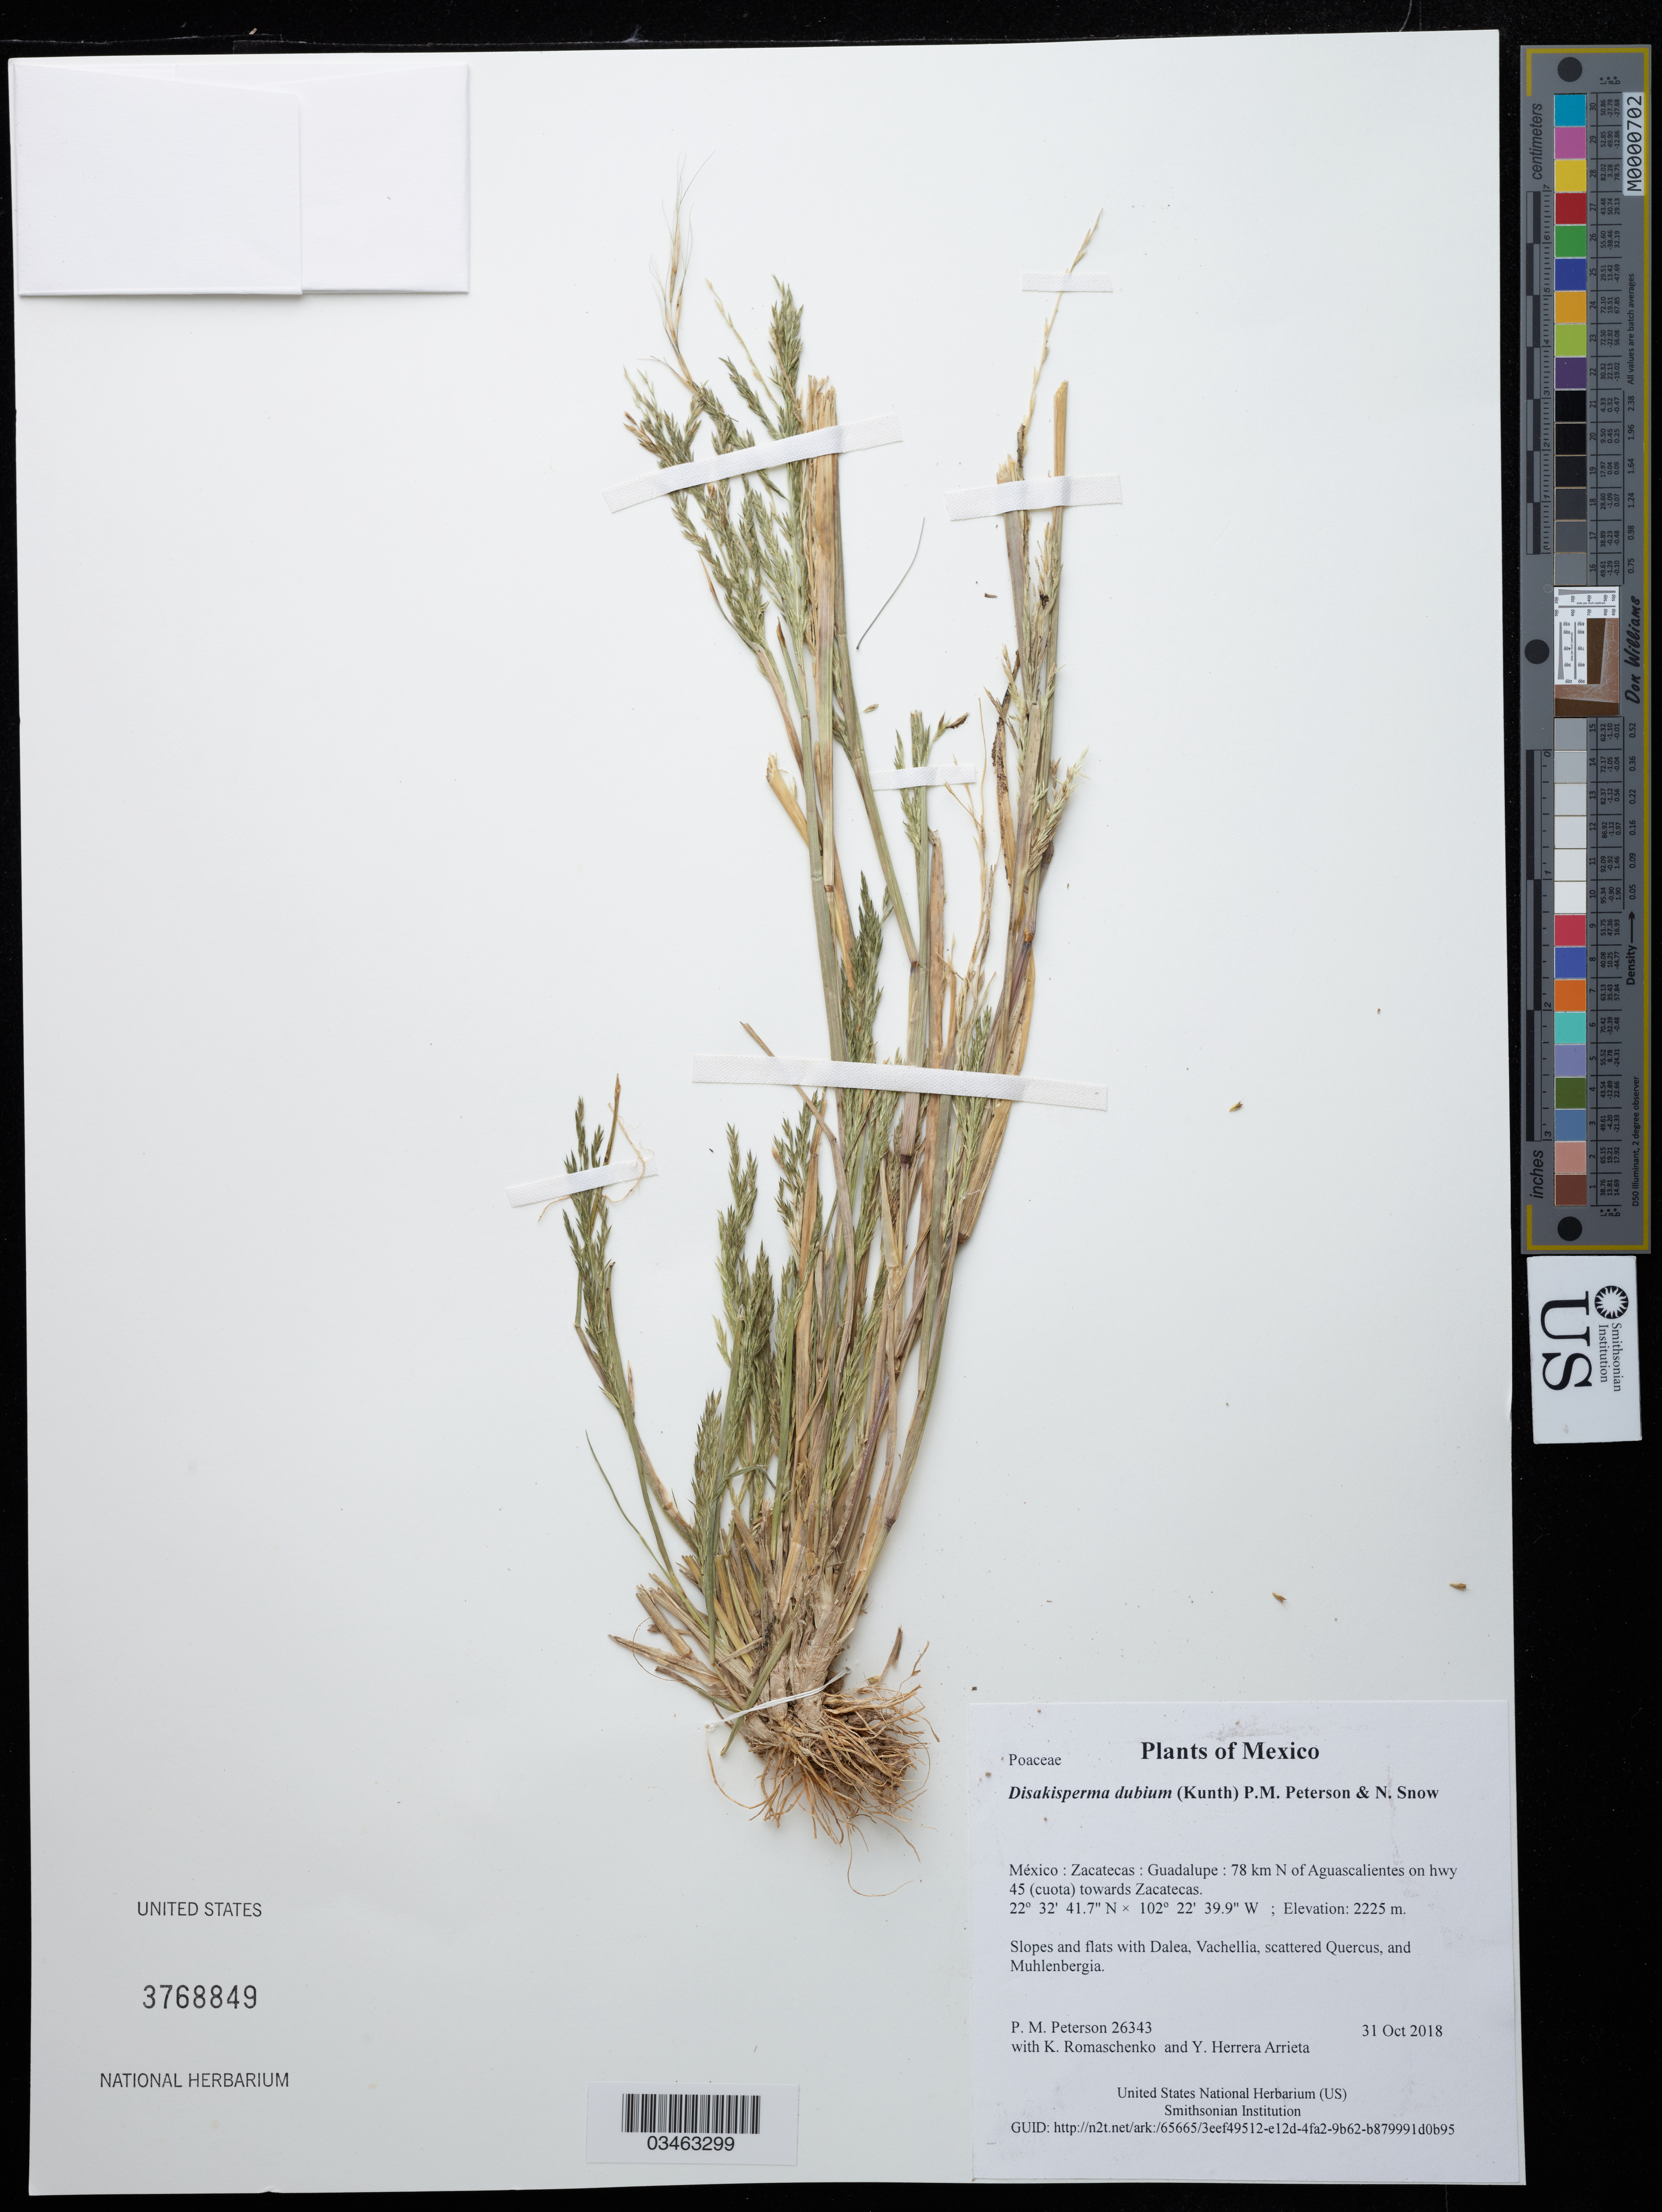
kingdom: Plantae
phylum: Tracheophyta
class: Liliopsida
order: Poales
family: Poaceae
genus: Disakisperma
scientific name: Disakisperma dubium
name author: (Kunth) P.M. Peterson & N. Snow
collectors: P. M. Peterson, K. Romaschenko & Y. Herrera Arrieta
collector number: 26343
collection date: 2018-10-31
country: México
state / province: Zacatecas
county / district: Guadalupe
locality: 78 km N of Aguascalientes on hwy 45 (cuota) towards Zacatecas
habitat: Slopes and flats with Dalea, Vachellia, scattered Quercus, and Muhlenbergia.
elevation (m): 2225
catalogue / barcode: US 3768849